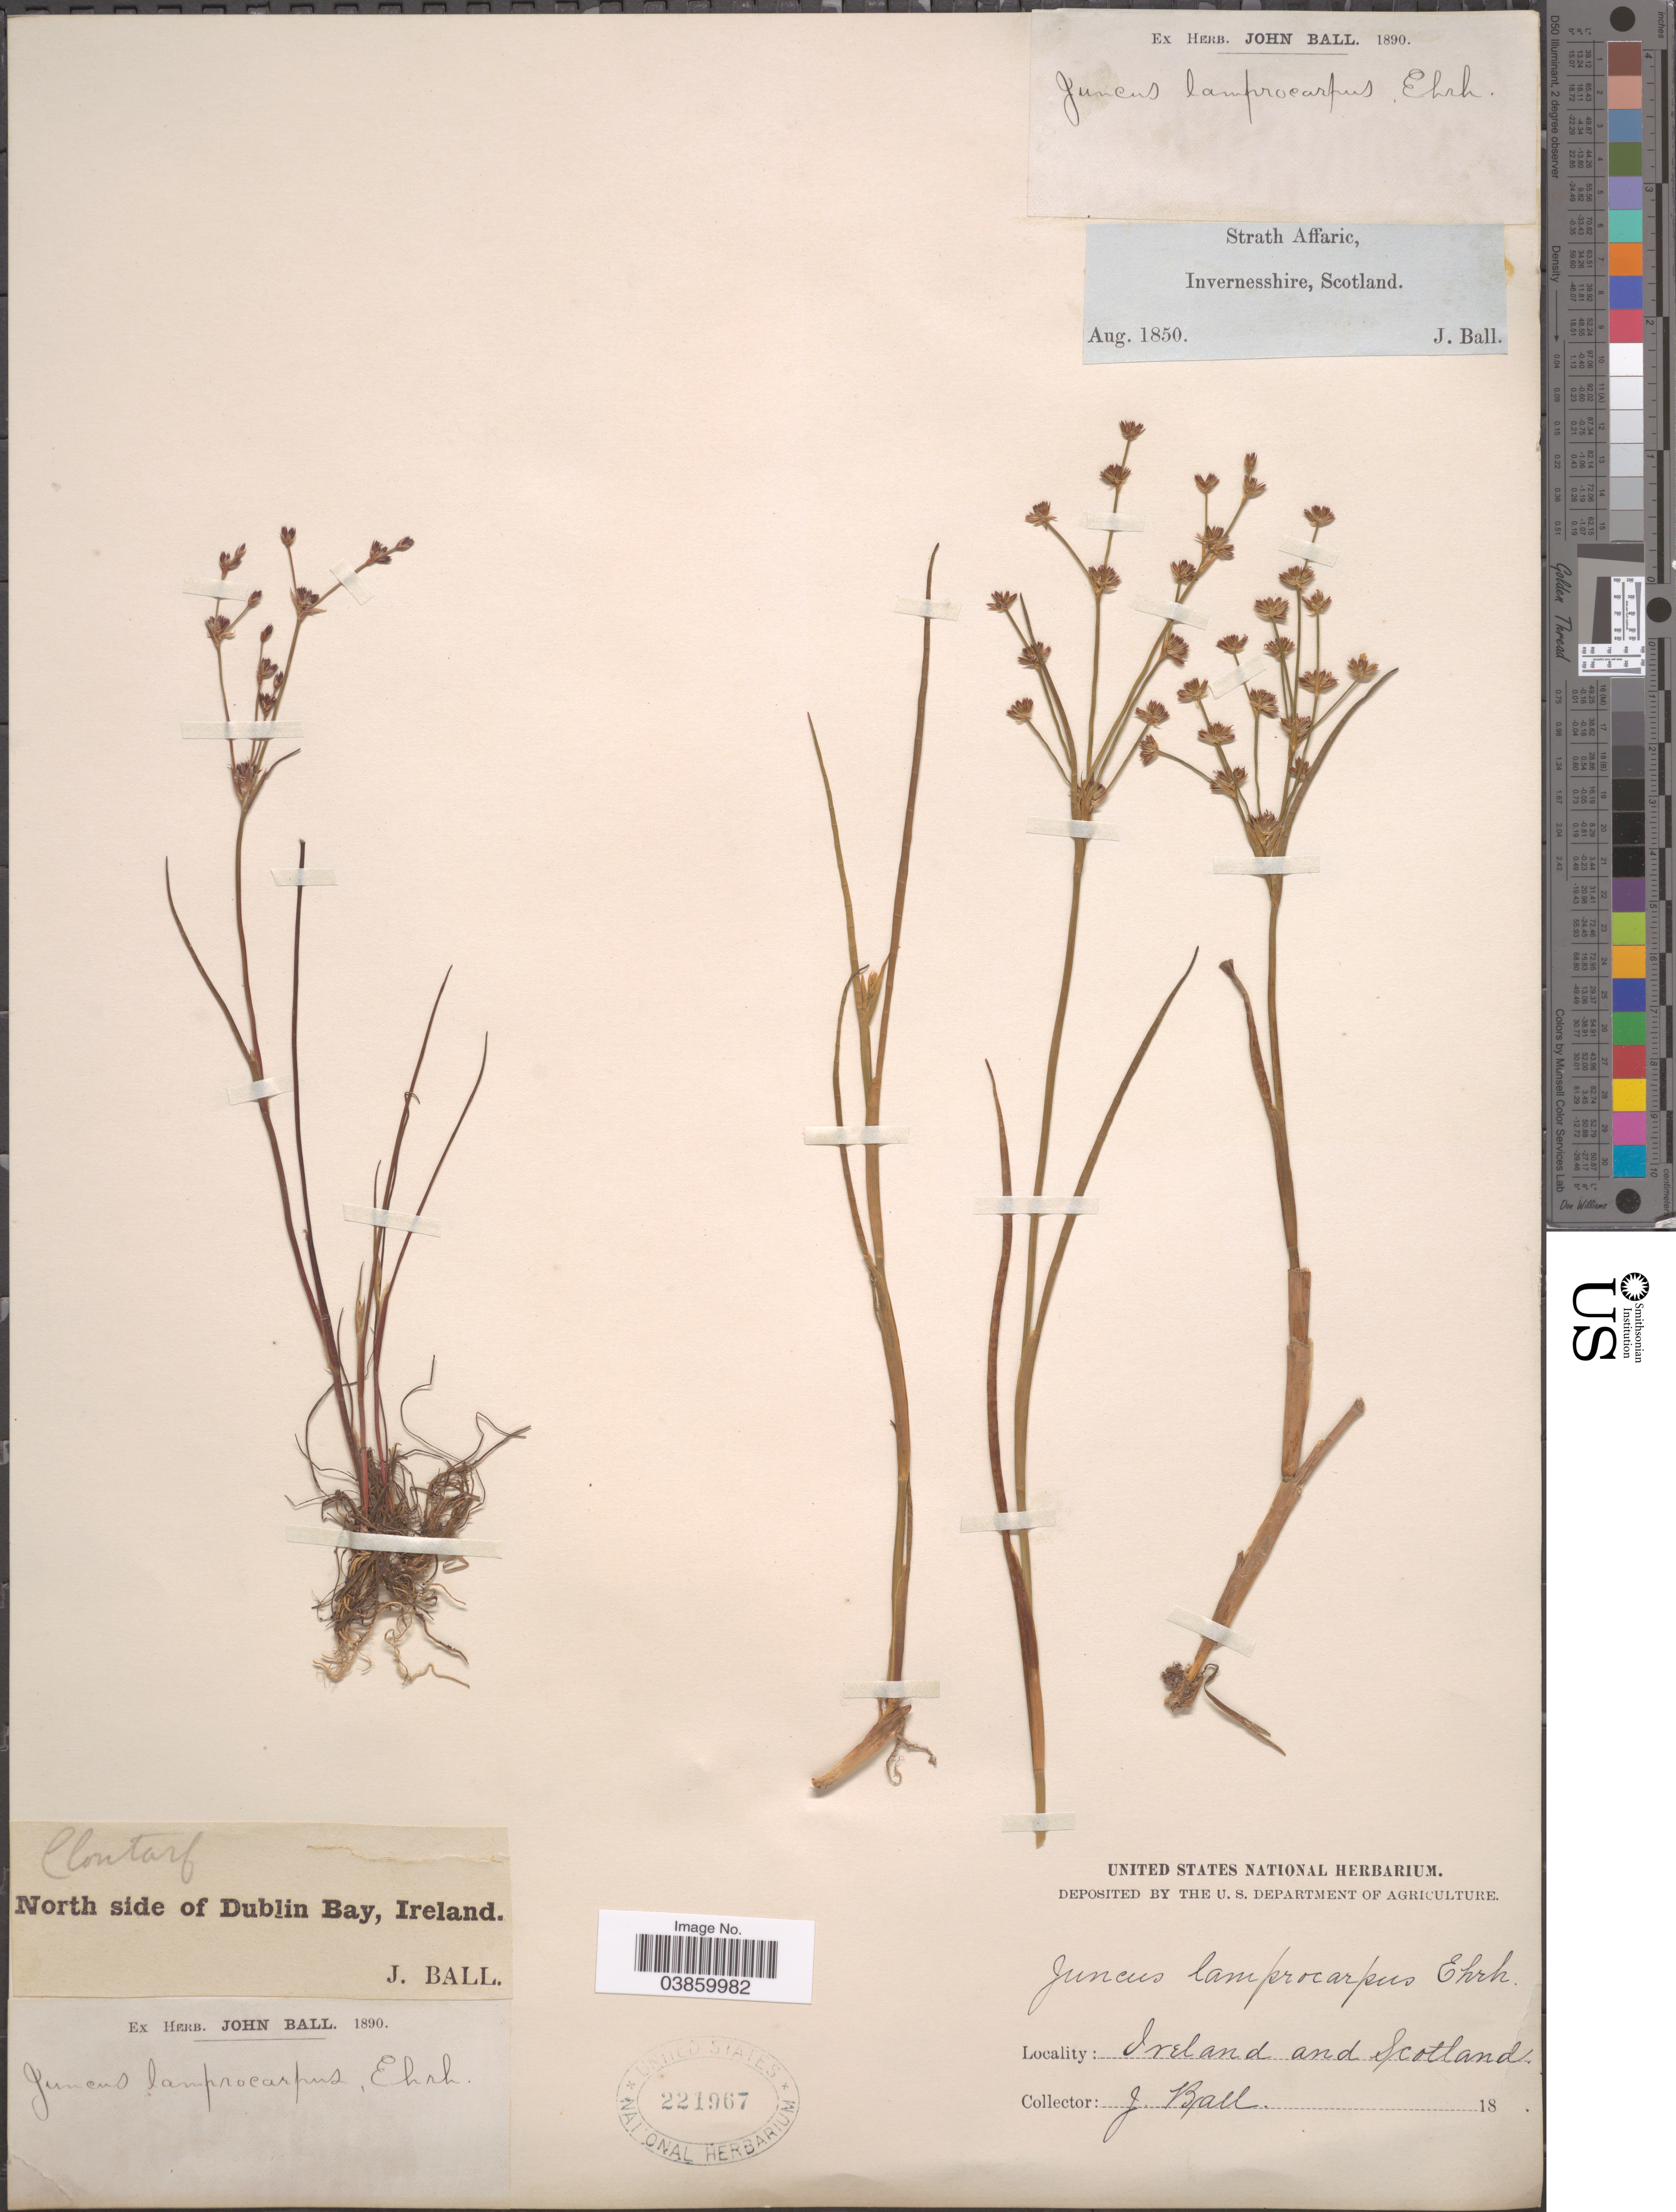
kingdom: Plantae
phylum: Tracheophyta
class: Liliopsida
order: Poales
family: Juncaceae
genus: Juncus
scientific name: Juncus articulatus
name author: L.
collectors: J. Ball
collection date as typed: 18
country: Bermuda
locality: North side of Dublin Bay, Ireland.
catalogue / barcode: US 221967